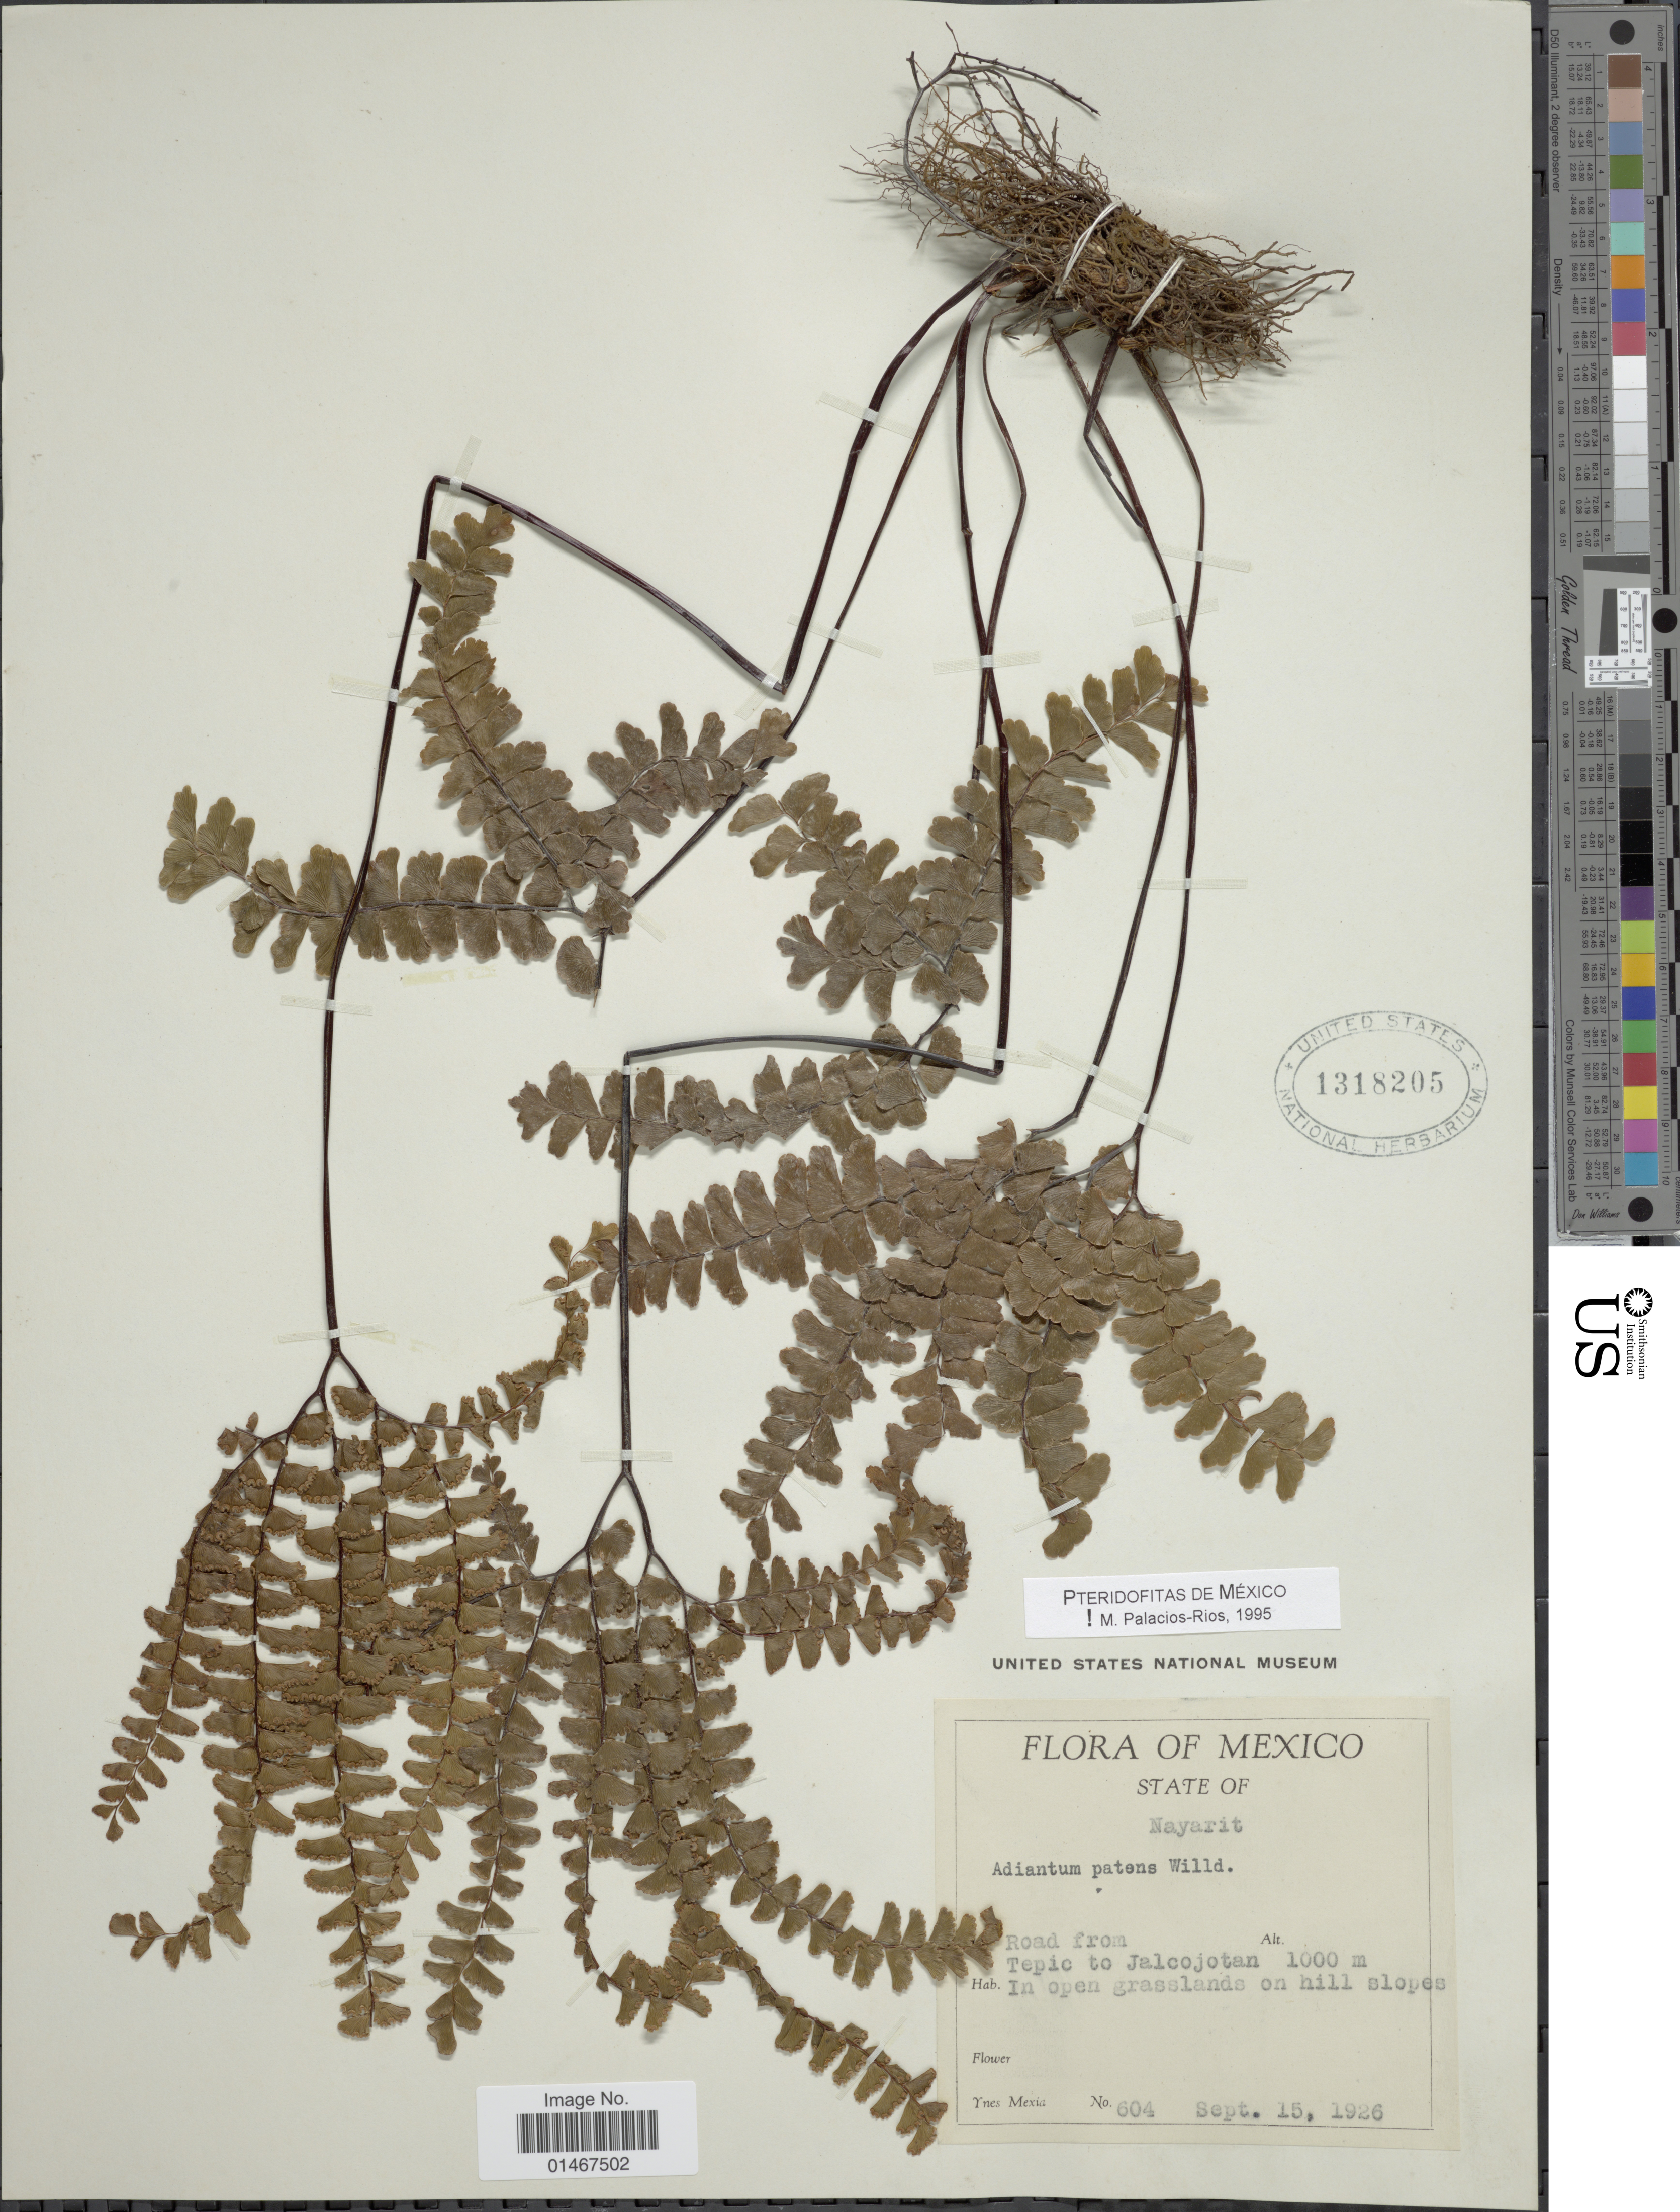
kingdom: Plantae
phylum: Tracheophyta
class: Polypodiopsida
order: Polypodiales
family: Pteridaceae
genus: Adiantum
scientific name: Adiantum patens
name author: Willd.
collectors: Y. Mexia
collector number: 604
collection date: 1926-09-15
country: Mexico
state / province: Nayarit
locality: State of Nayarit. Road from Tepic to Jalcojotan.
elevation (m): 1000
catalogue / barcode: US 1318205